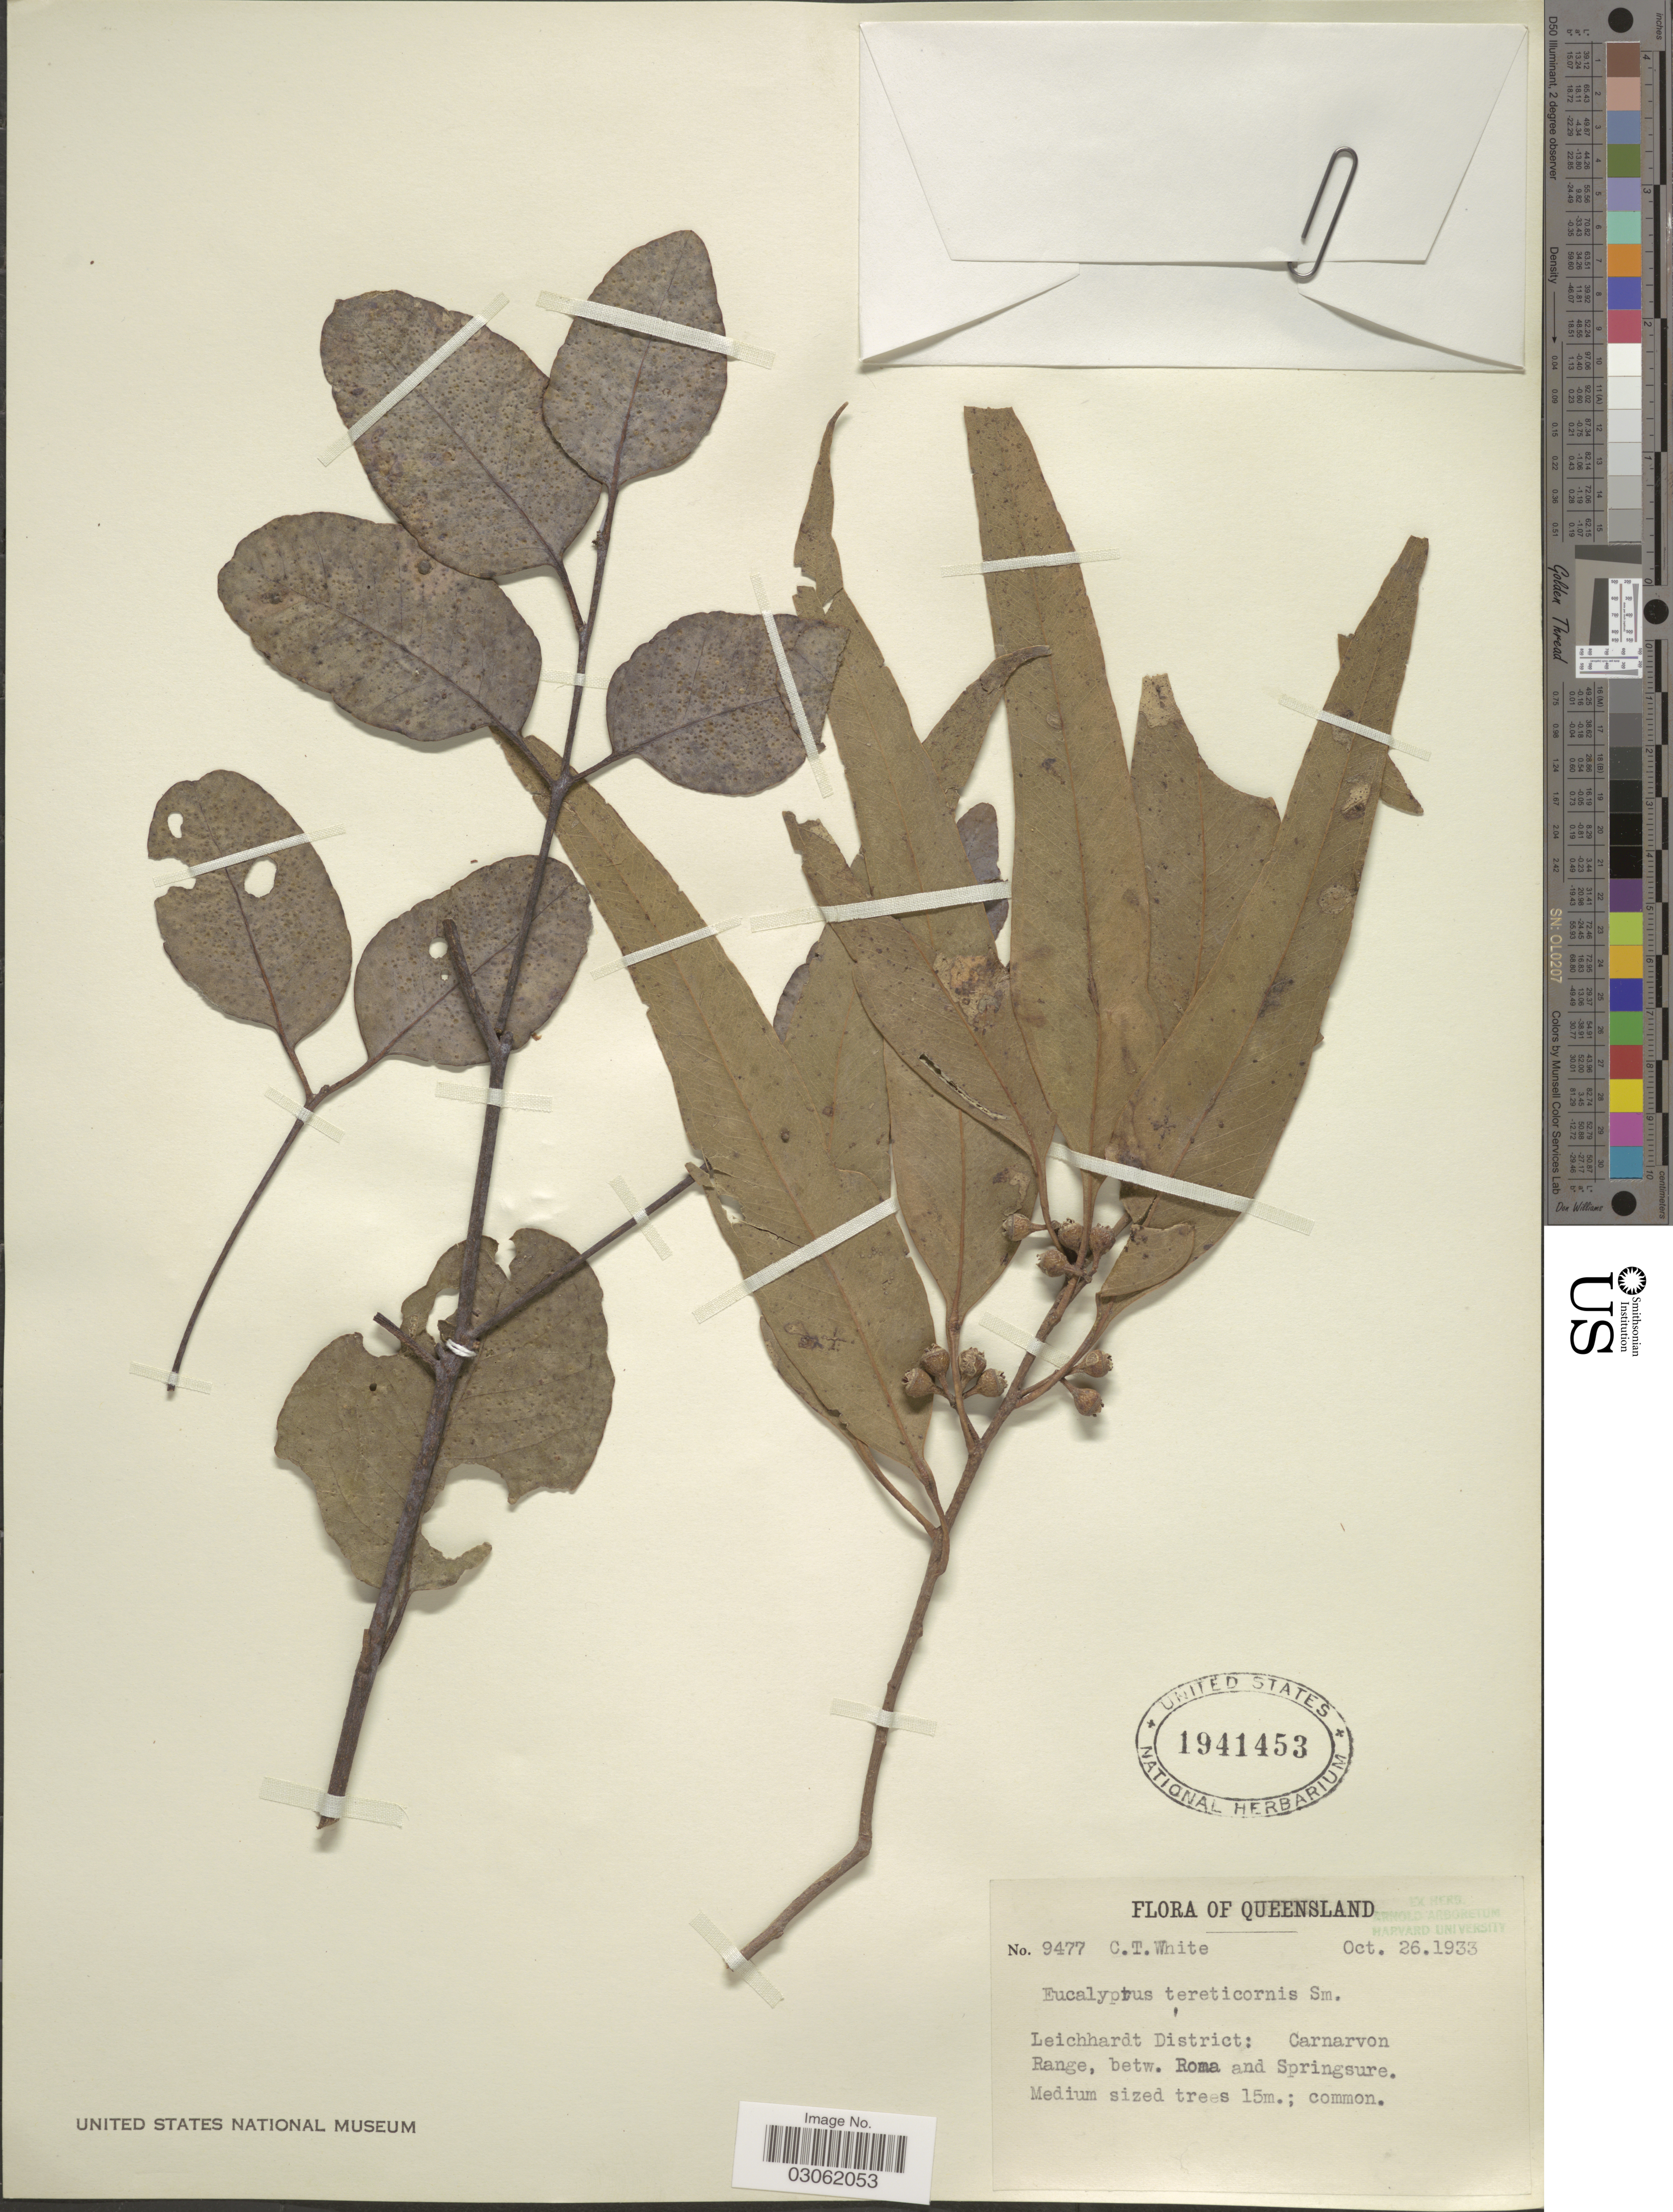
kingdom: Plantae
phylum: Tracheophyta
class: Magnoliopsida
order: Myrtales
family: Myrtaceae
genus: Eucalyptus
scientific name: Eucalyptus tereticornis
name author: Sm.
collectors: C. T. White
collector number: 9477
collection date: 1933-10-26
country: Australia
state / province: Queensland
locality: Leichhardt District: Carnarvon Range, betw. Roma and Springsure.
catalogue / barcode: US 1941453